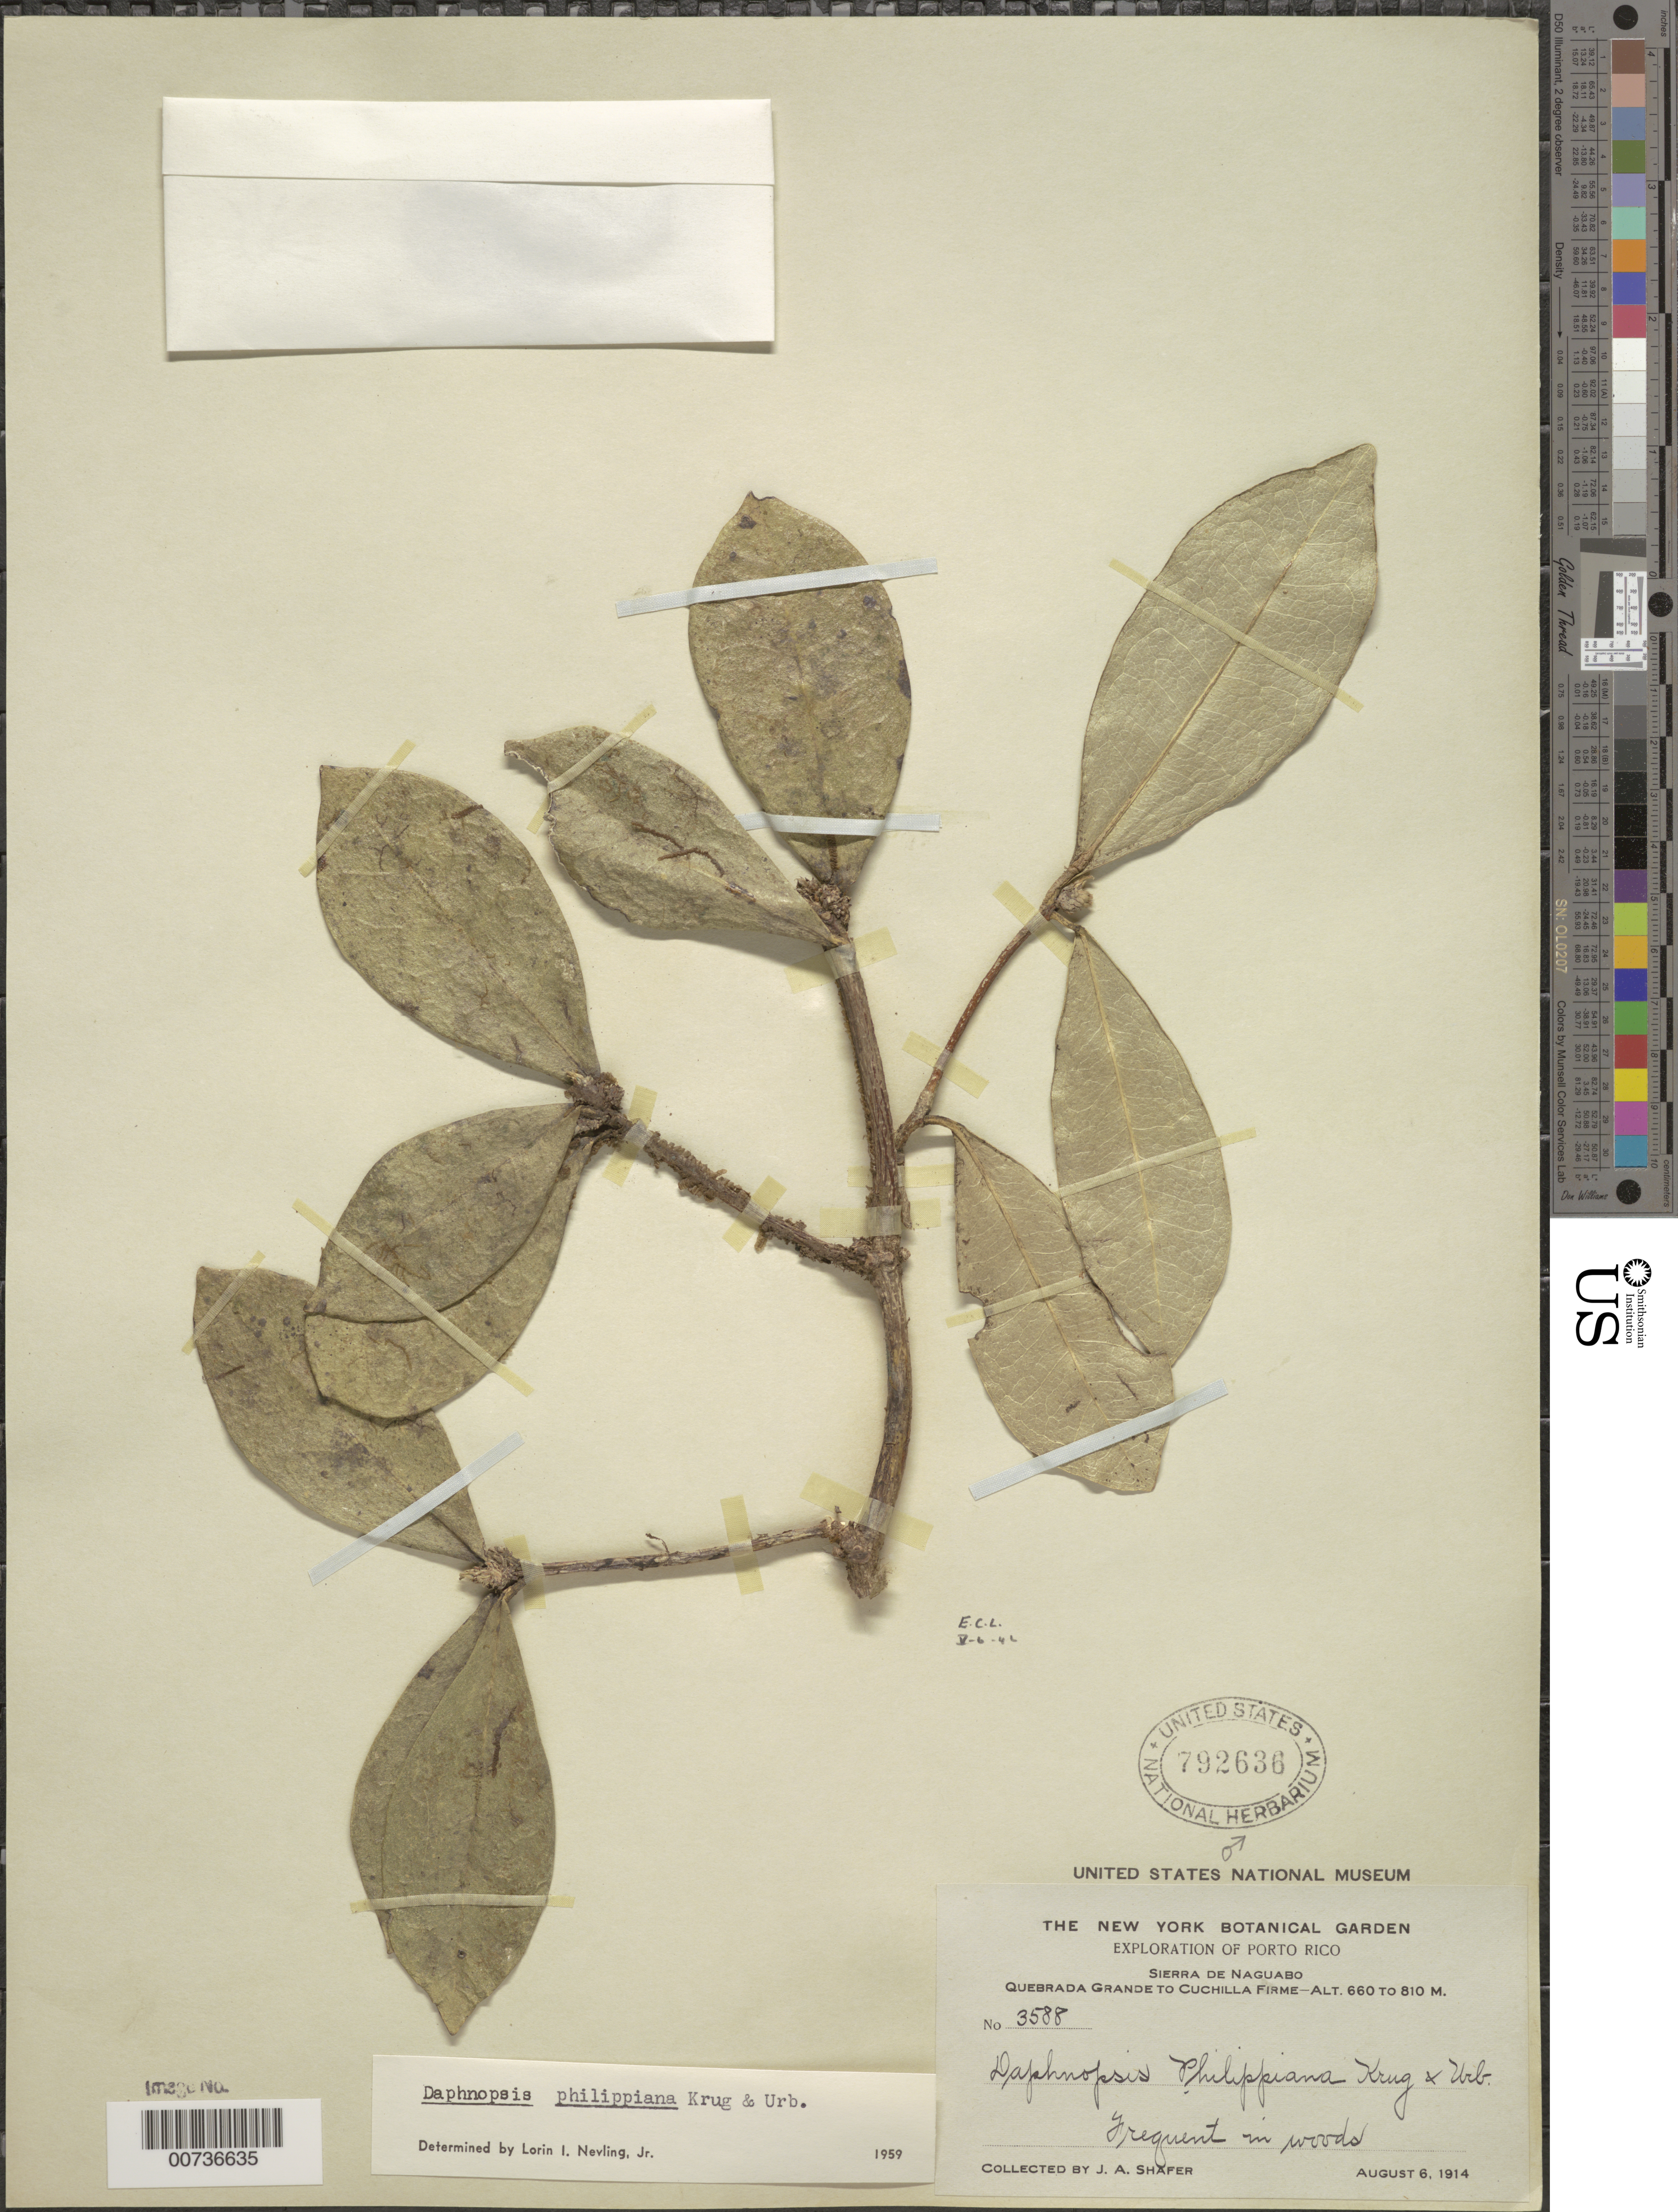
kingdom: Plantae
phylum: Tracheophyta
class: Magnoliopsida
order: Malvales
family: Thymelaeaceae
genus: Daphnopsis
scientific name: Daphnopsis philippiana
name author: Krug & Urb.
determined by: Nevling, L. I., Jr.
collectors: J. A. Shafer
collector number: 3588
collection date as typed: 06 Aug 1914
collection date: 1914-08-06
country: Puerto Rico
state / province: Naguabo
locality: Sierra de Naguabo, Quebrada Grande to Cuchilla Firme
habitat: Frequent in woods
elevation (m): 660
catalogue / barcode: US 792636